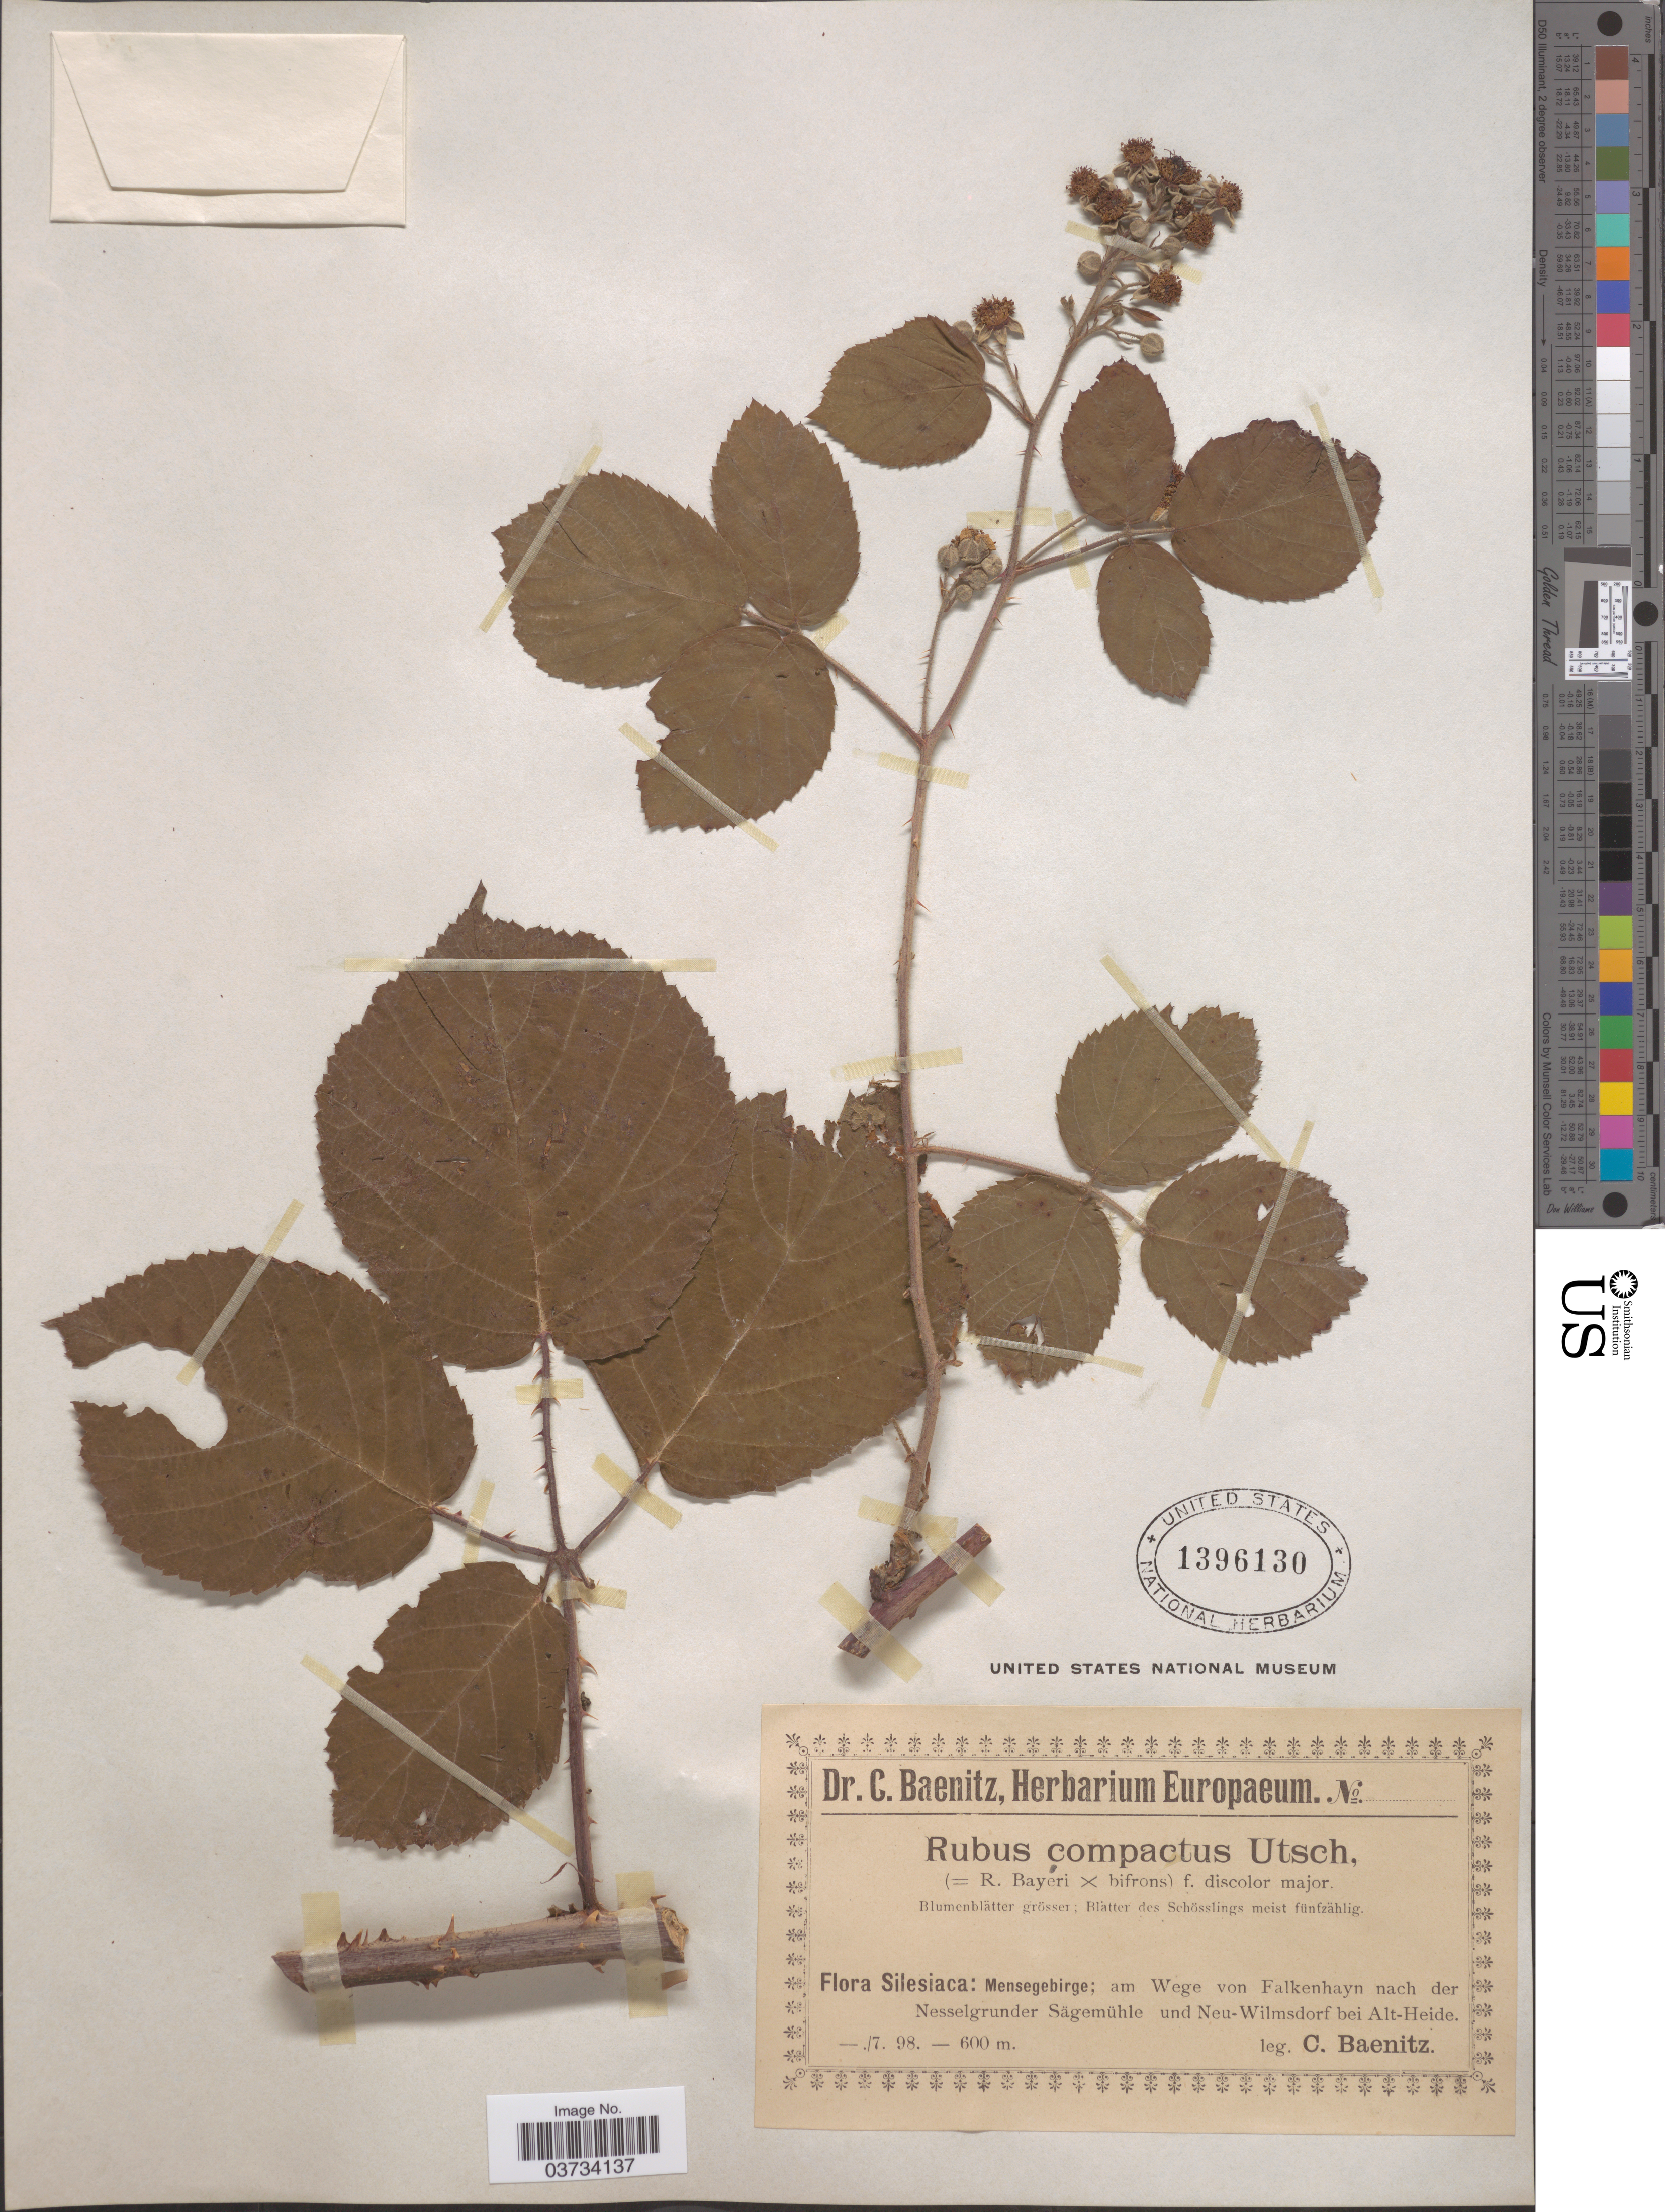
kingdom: Plantae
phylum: Tracheophyta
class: Magnoliopsida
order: Rosales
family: Rosaceae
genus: Rubus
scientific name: Rubus compactus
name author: Benth.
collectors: C. G. Baenitz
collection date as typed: Transcribed d/m/y: /7/98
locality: Silesiaca: Mensegebirge; am Wege von Falkenhayn nach der Nesselgrunder Sägemühle und Neu-Wilmsdorf bei Alt-Heide.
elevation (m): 600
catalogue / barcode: US 1396130